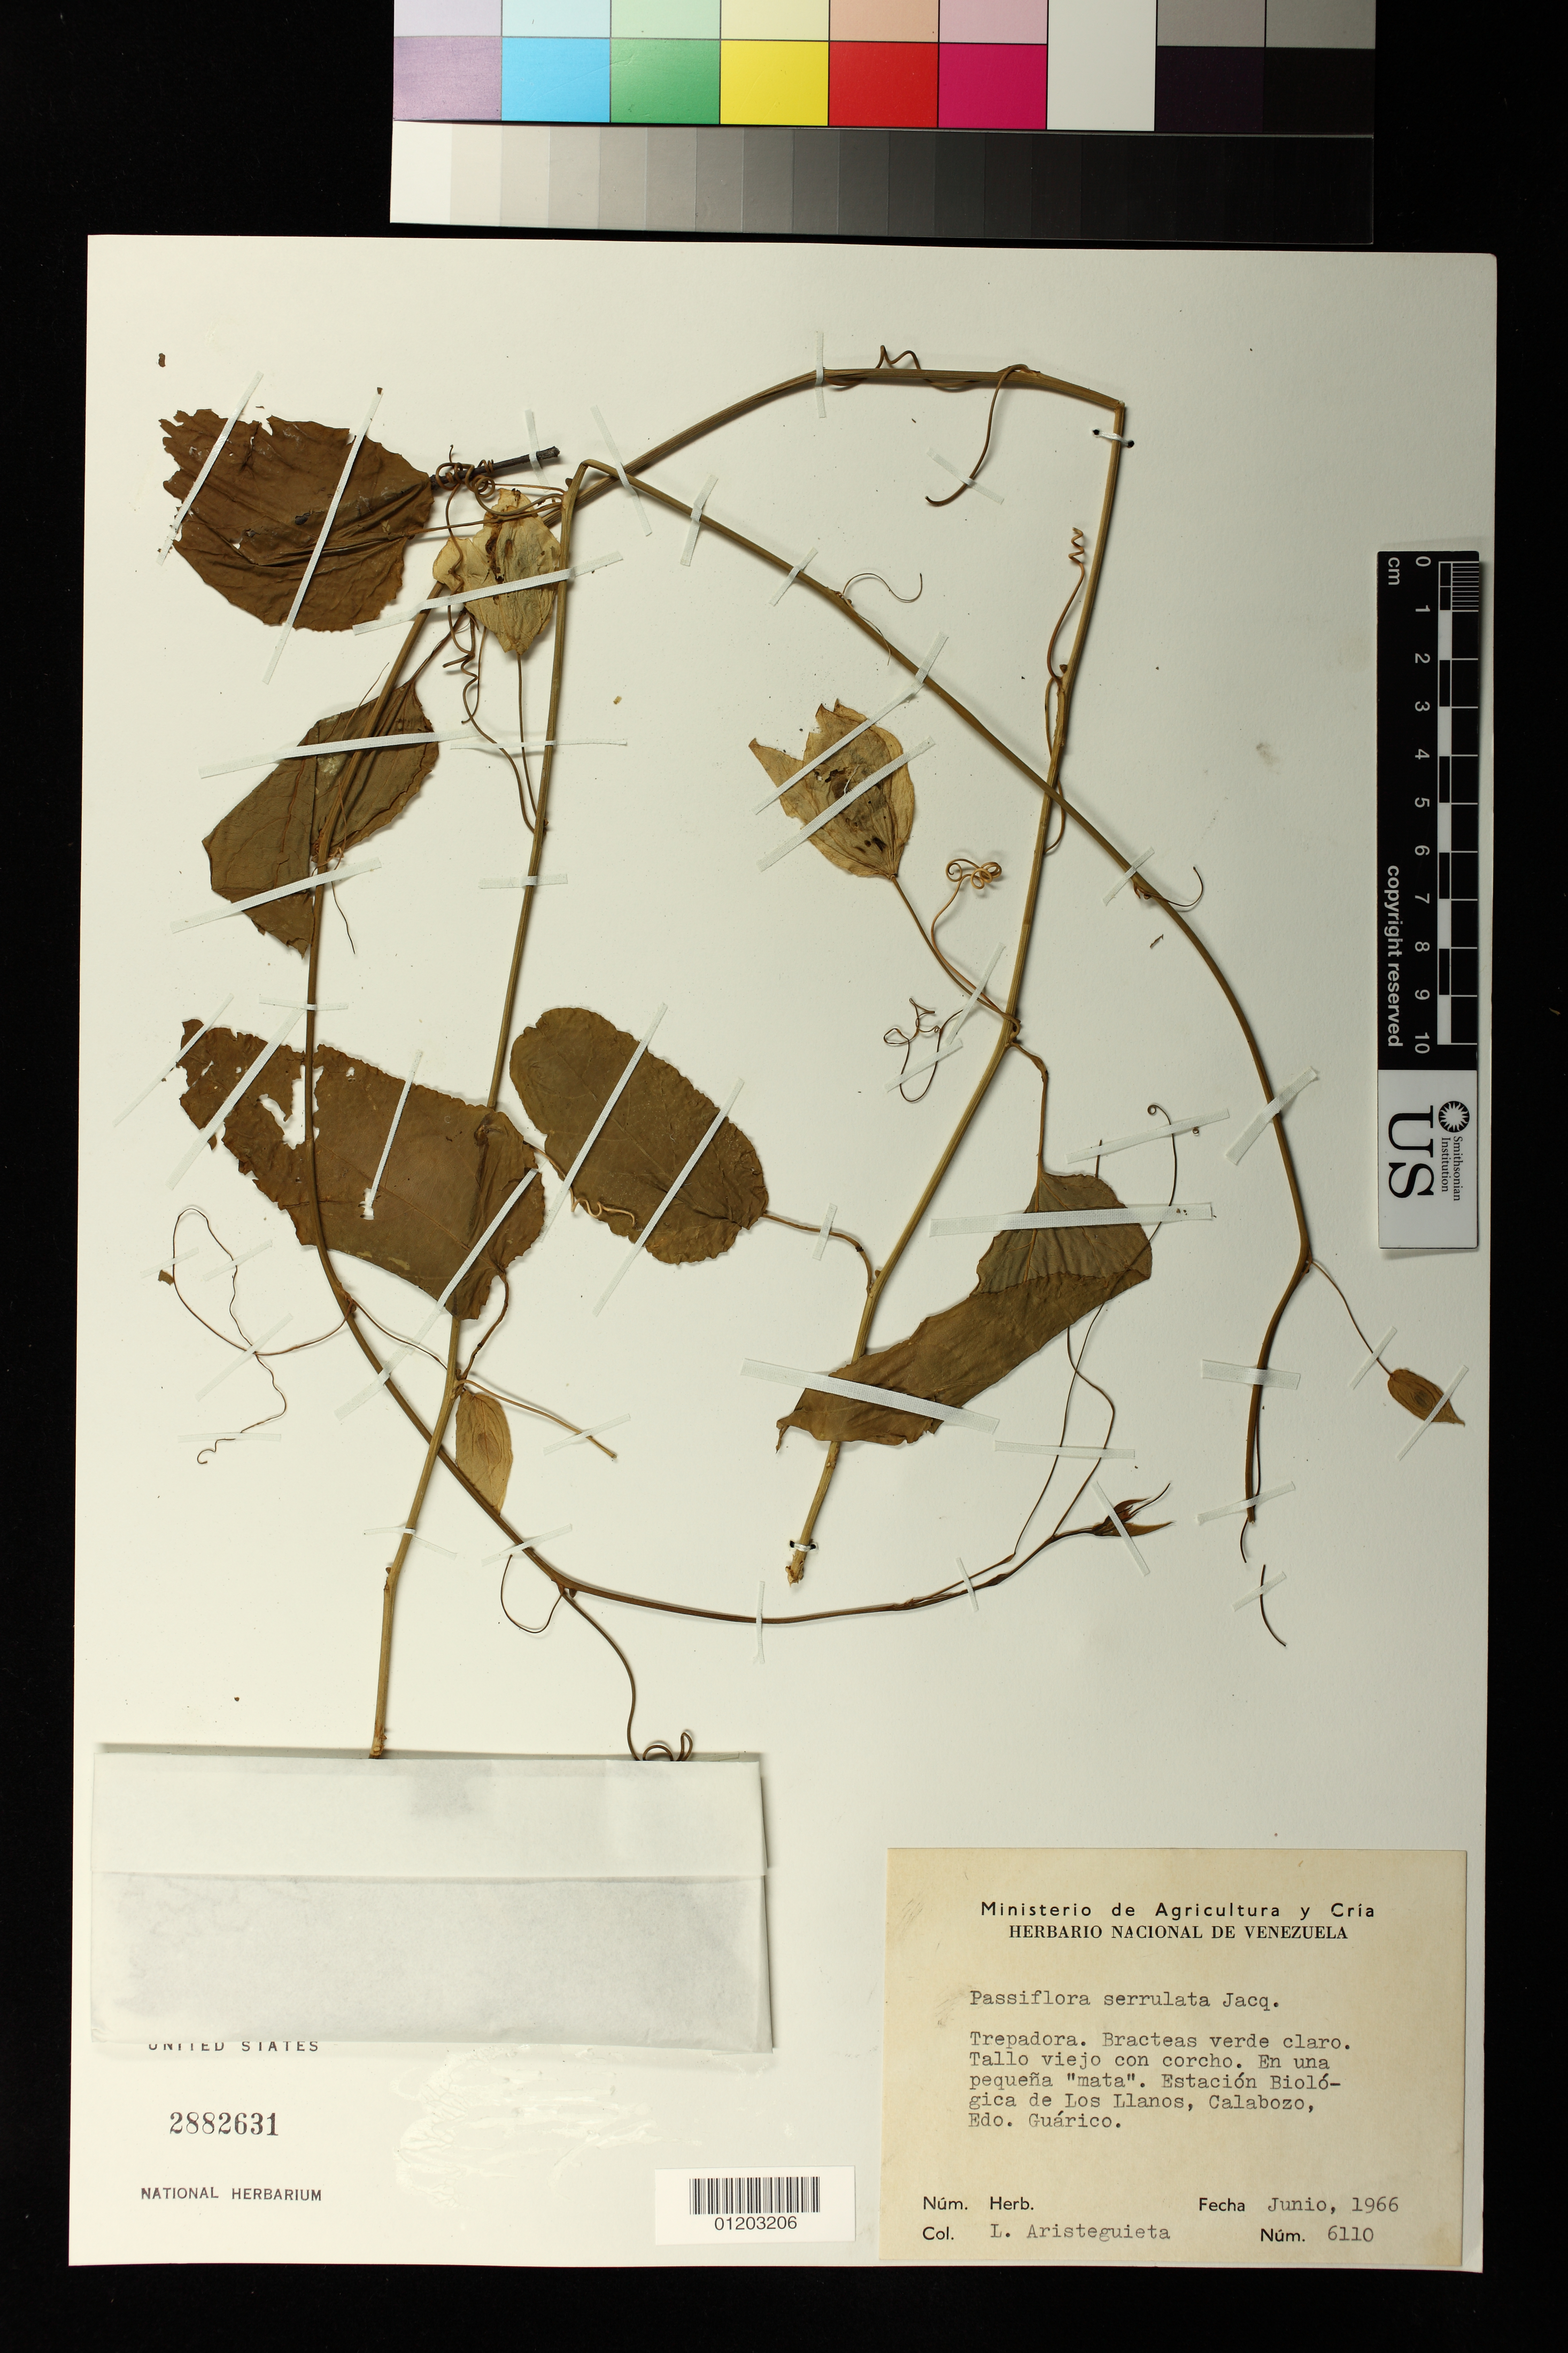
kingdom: Plantae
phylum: Tracheophyta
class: Magnoliopsida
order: Malpighiales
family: Passifloraceae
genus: Passiflora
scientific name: Passiflora serrulata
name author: Jacq.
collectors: L. Aristeguieta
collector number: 6110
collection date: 1966-06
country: Venezuela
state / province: Guárico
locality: Estacion Biologica de Los Llanos, Calabozo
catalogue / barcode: US 2882631